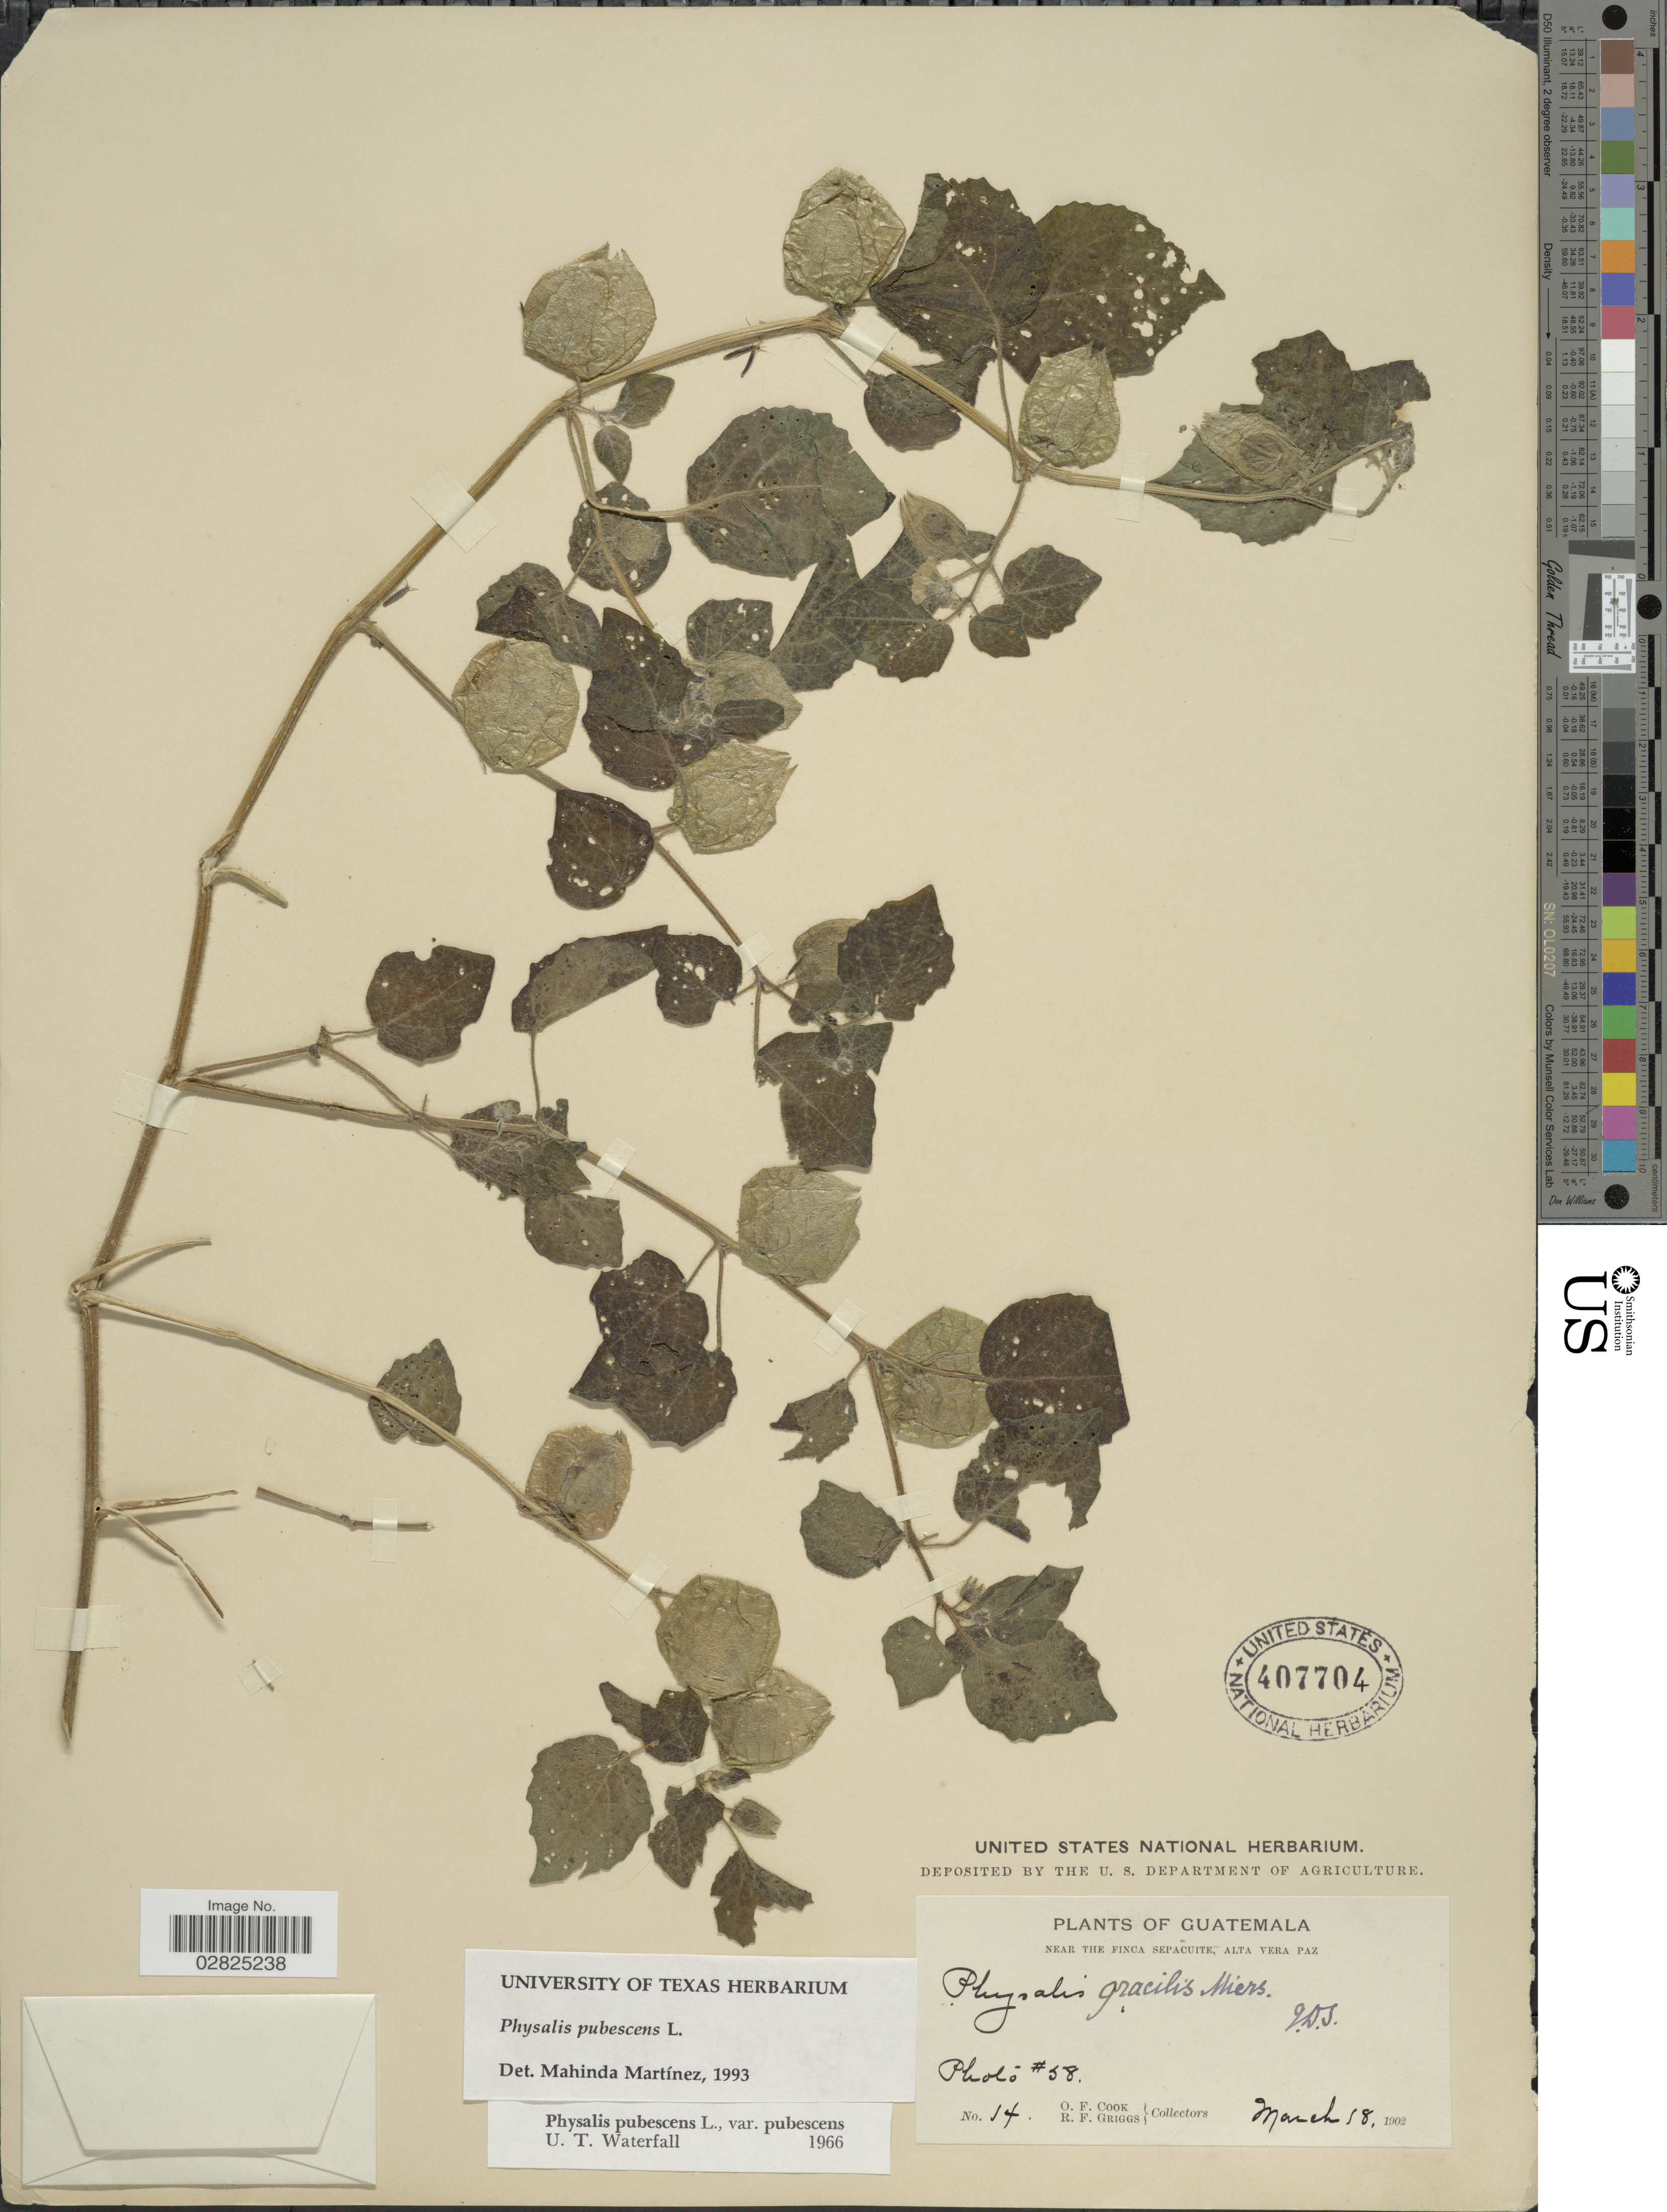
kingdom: Plantae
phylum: Tracheophyta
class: Magnoliopsida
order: Solanales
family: Solanaceae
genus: Physalis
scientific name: Physalis pubescens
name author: L.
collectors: O. F. Cook & R. F. Griggs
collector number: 14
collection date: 1902-03-18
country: Guatemala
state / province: Alta Verapaz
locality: Near the Finca Sepacuite, Alta Vera Paz.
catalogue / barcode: US 407704